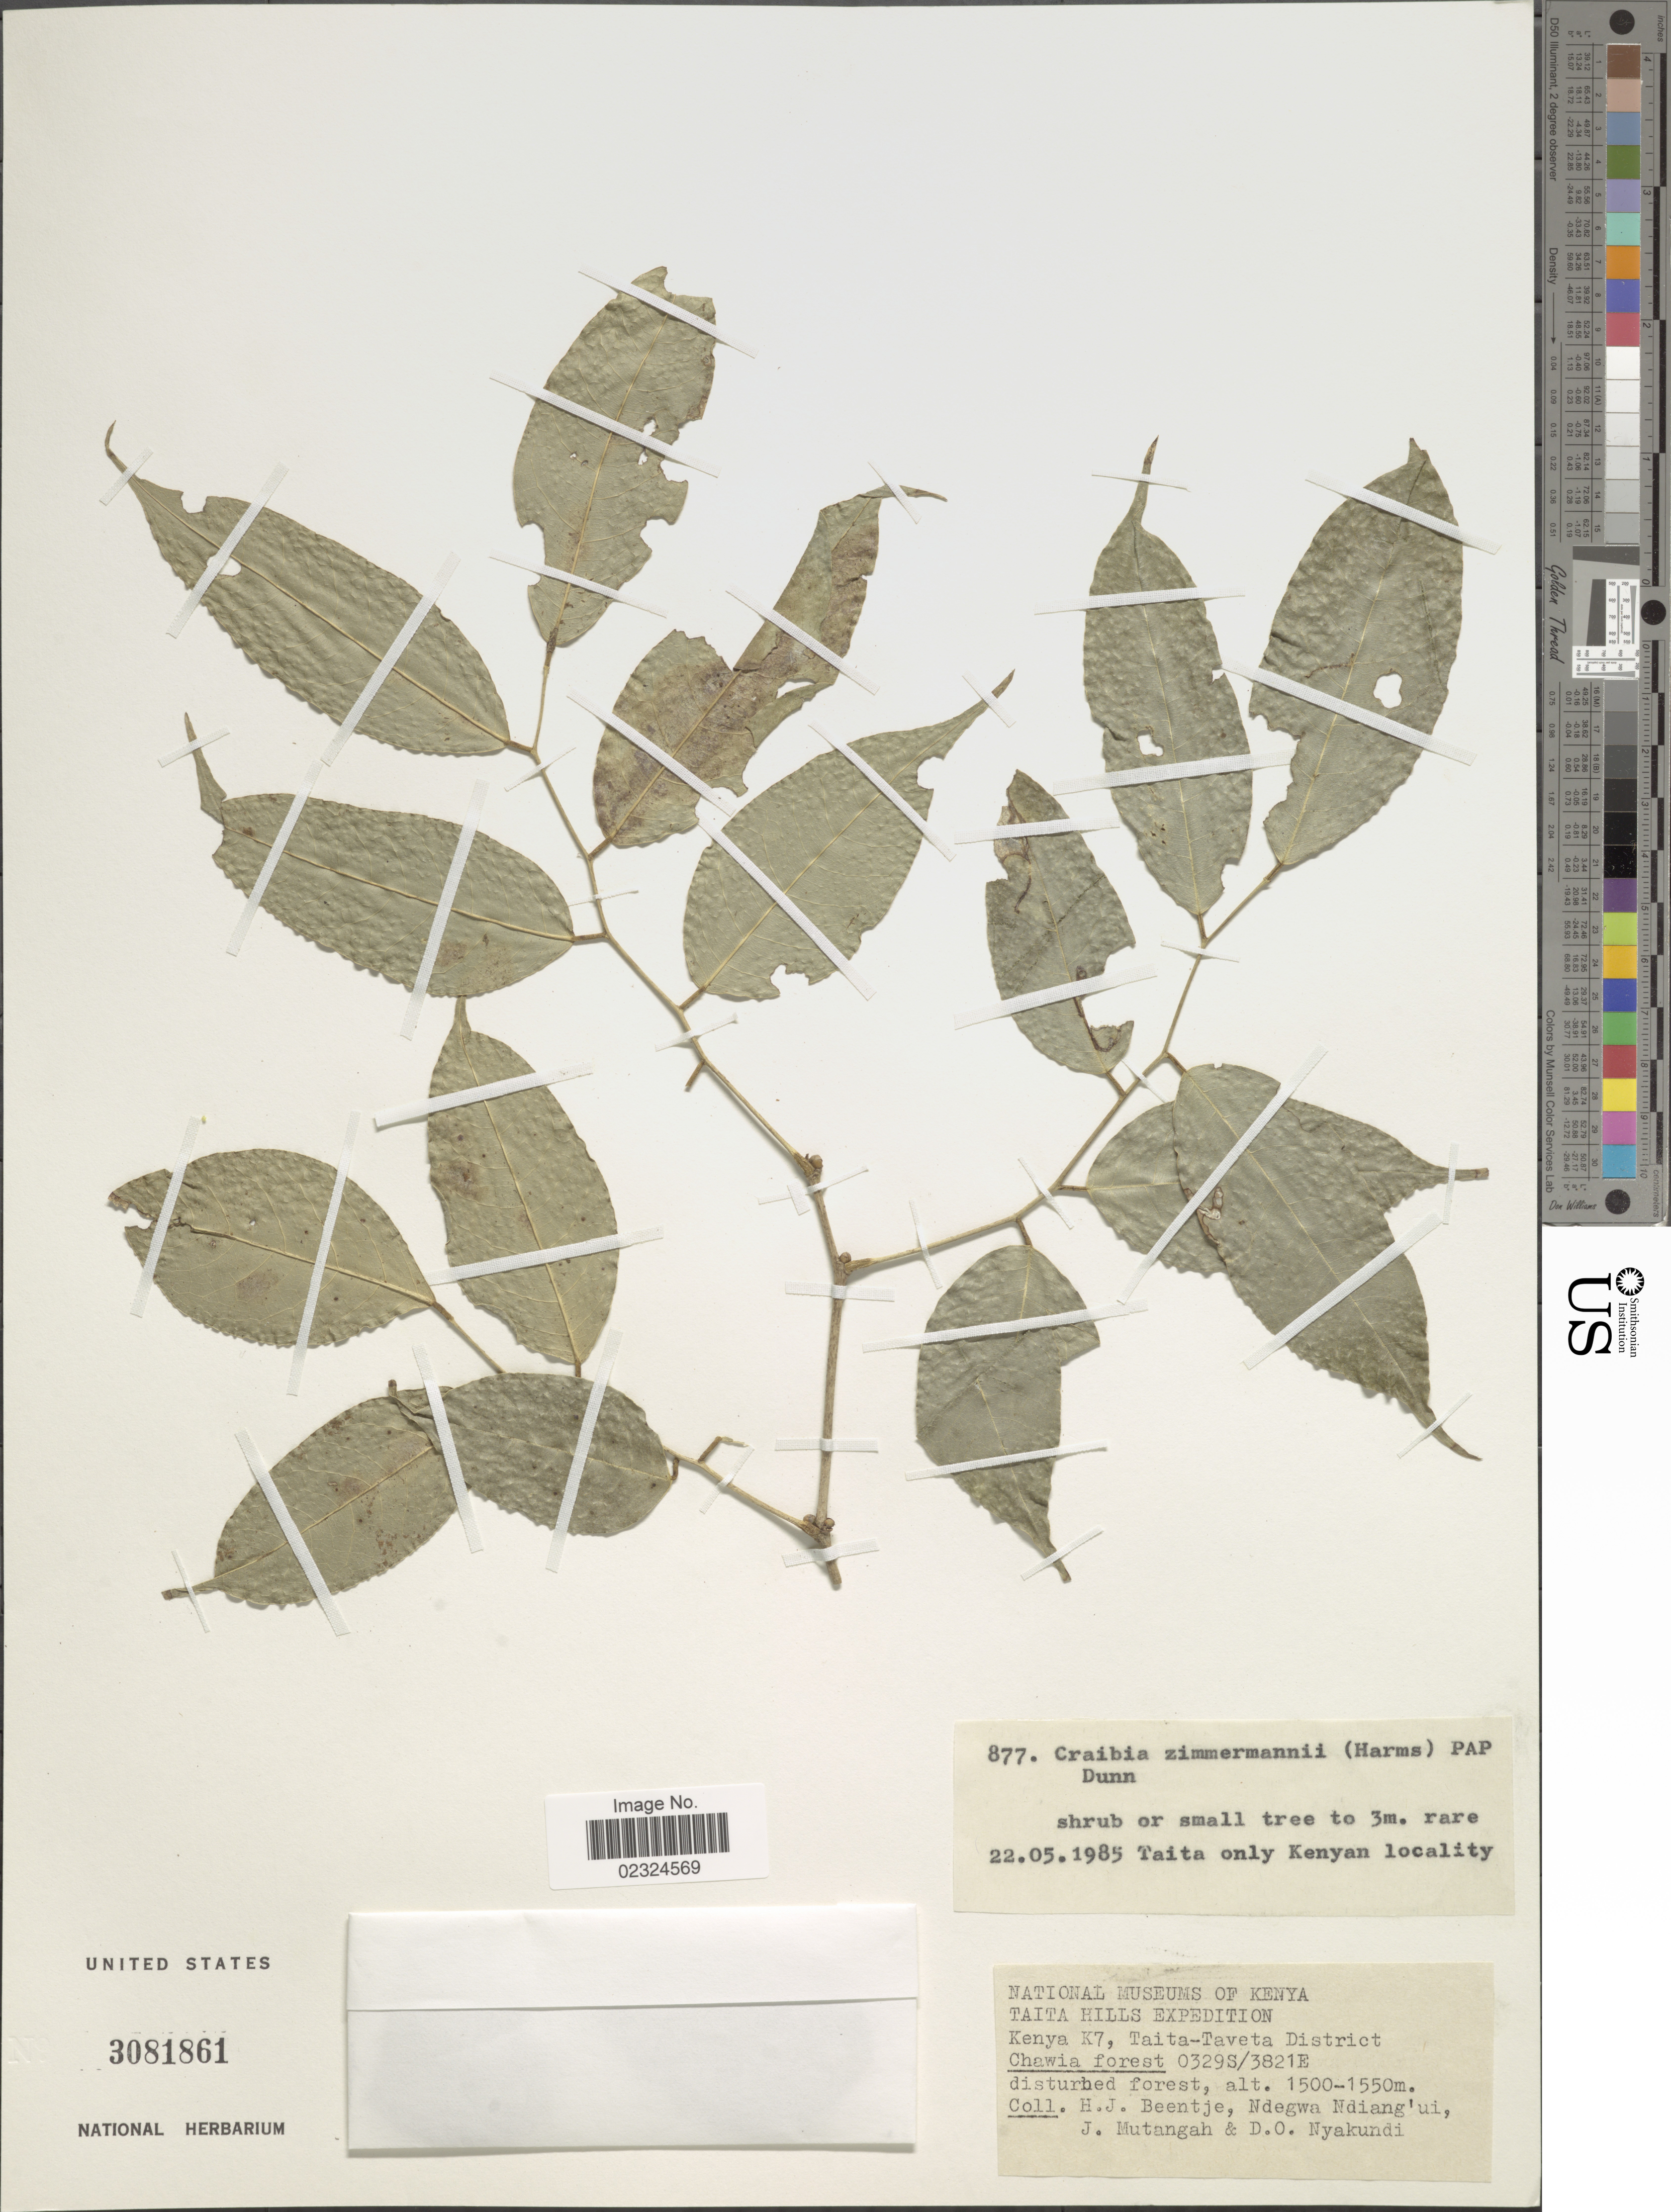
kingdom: Plantae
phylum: Tracheophyta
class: Magnoliopsida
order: Fabales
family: Fabaceae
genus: Craibia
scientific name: Craibia zimmermannii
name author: (Harms) Dunn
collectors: H. J. Beentje, Ndegwa Ndiang'ui, J. Mutangah & D. Nyakundi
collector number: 877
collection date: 1985-05-22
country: Kenya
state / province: Taita Taveta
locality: Taita Hills. Kenya K7, Taita-Taveta District. Chawai forest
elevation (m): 1500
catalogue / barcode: US 3081861